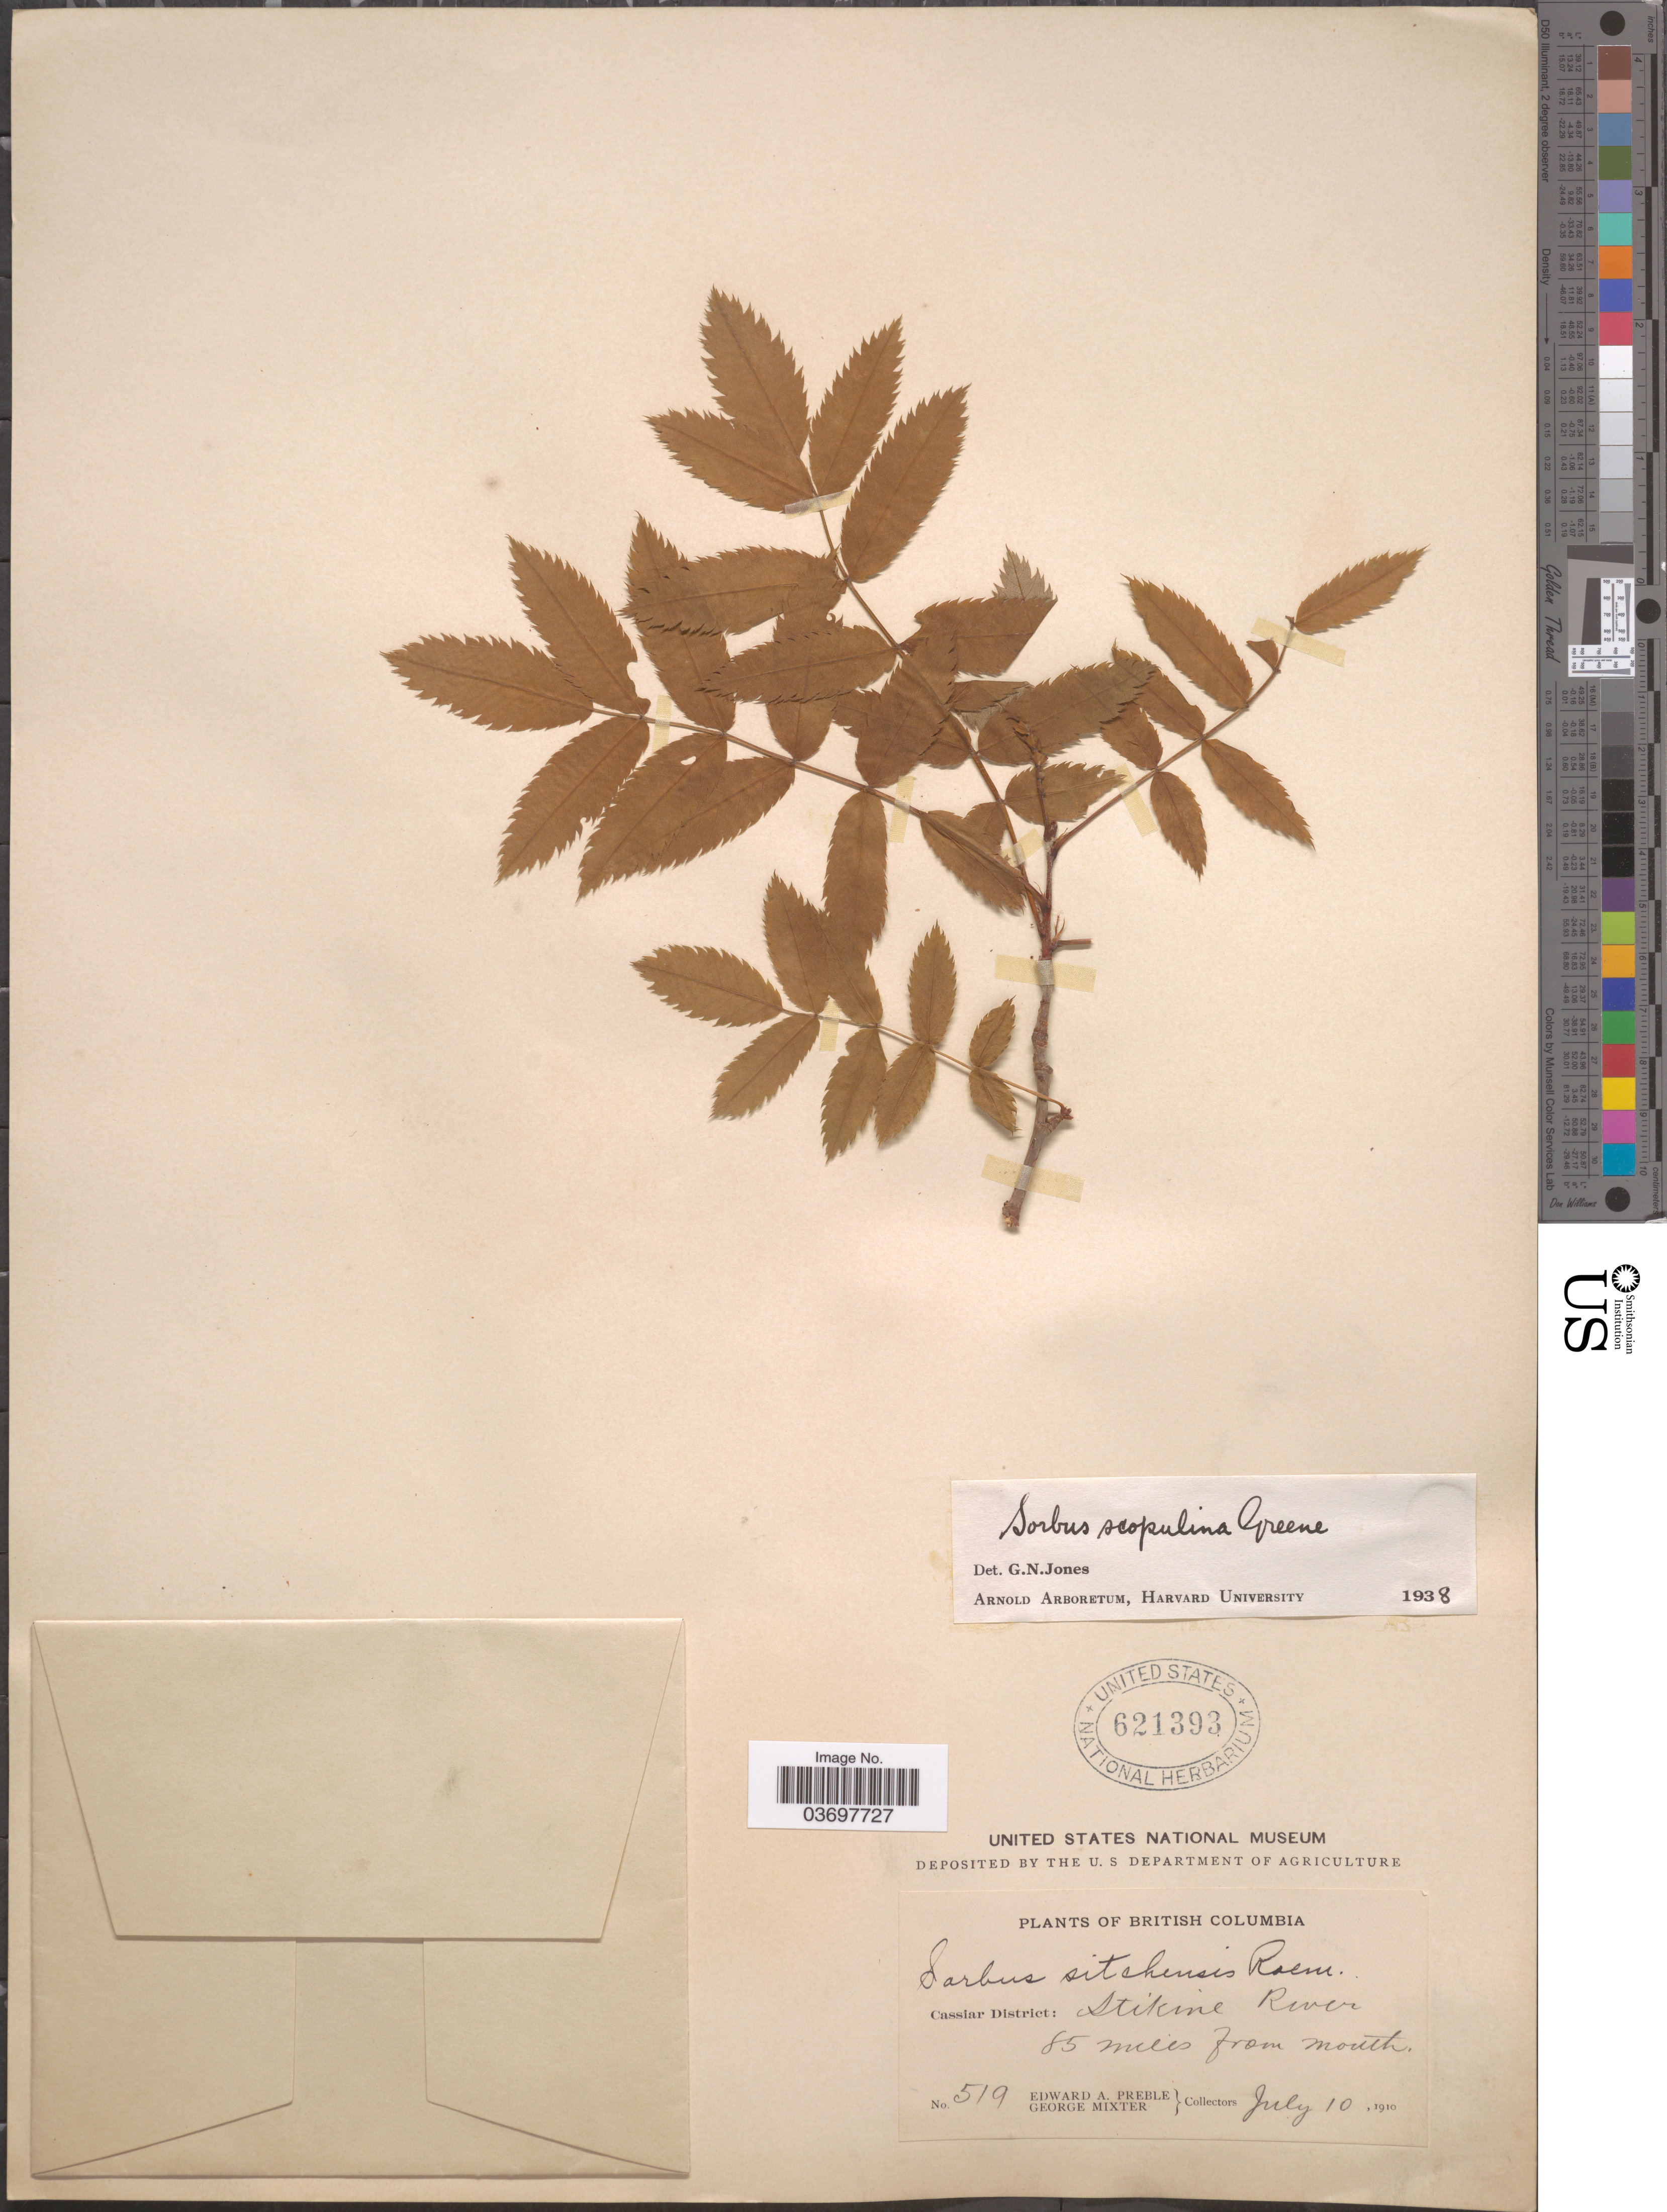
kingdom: Plantae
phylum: Tracheophyta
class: Magnoliopsida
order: Rosales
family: Rosaceae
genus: Sorbus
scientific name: Sorbus scopulina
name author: Greene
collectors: E. Preble & G. Mixter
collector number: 519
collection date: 1910-07-10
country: Canada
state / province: British Columbia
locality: Cassiar District: Stikine River 85 miles from mouth.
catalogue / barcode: US 621393